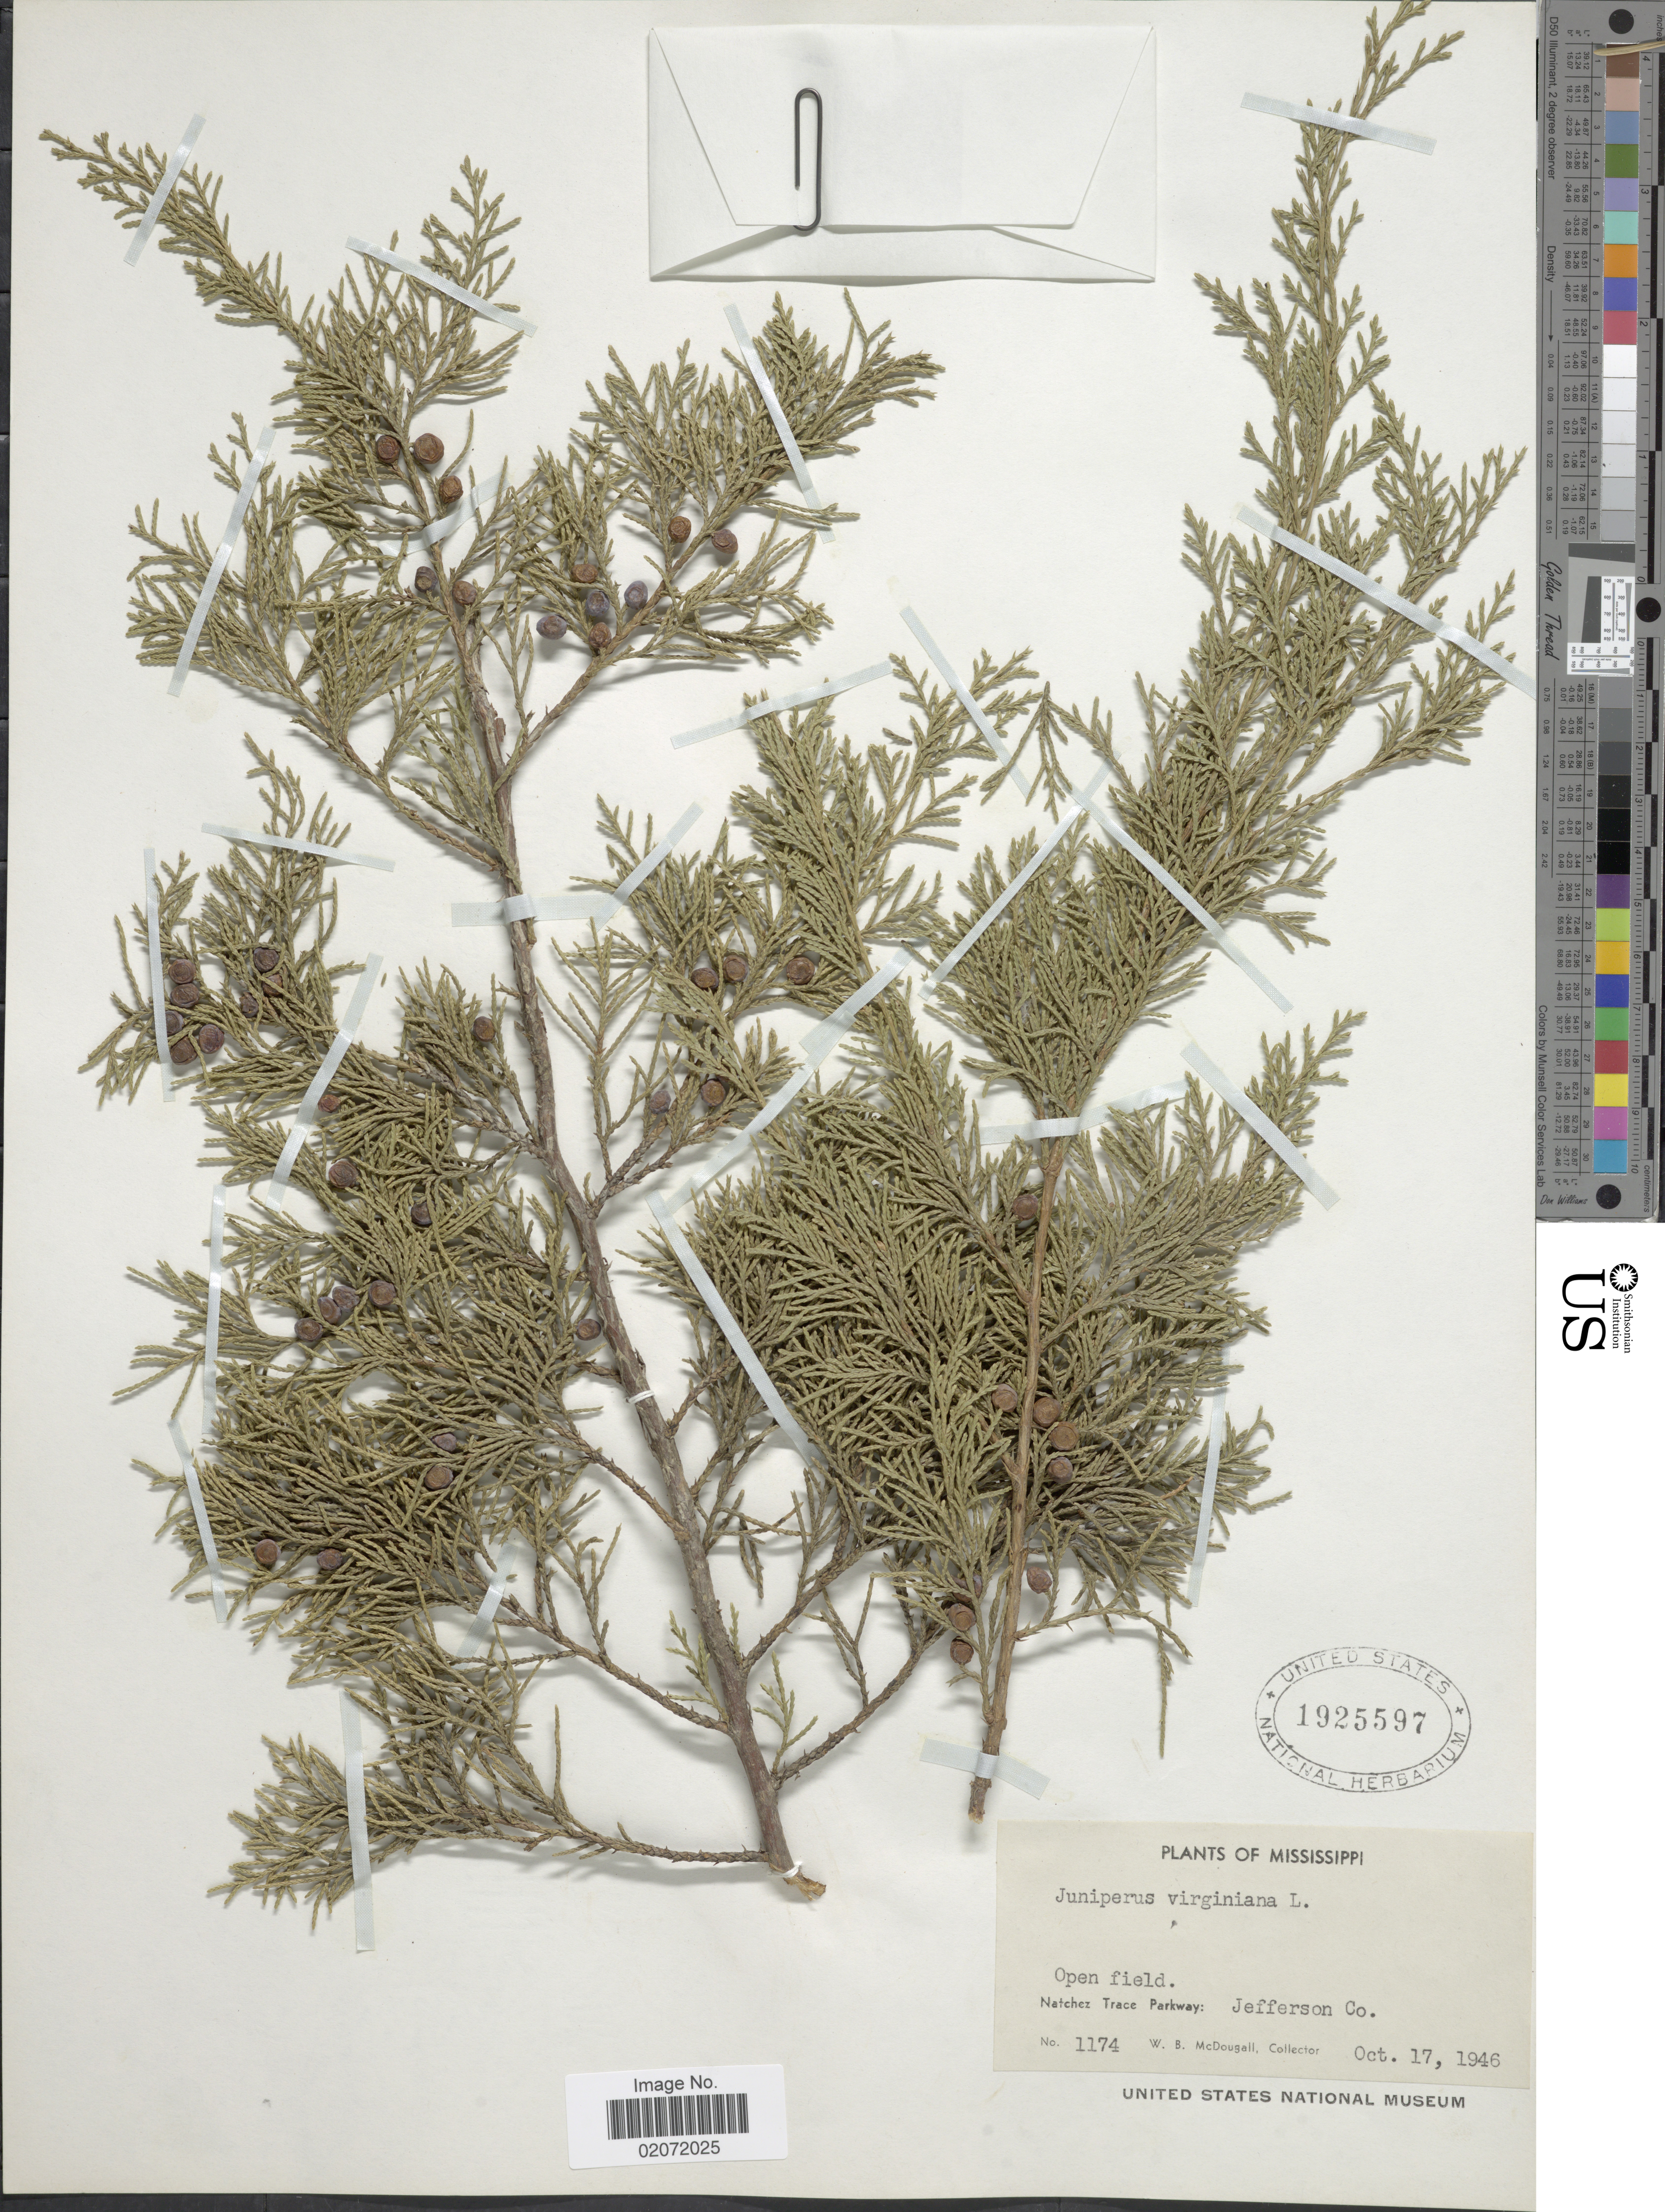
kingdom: Plantae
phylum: Tracheophyta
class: Pinopsida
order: Pinales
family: Cupressaceae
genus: Juniperus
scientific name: Juniperus virginiana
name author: L.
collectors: W. B. McDougall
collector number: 1174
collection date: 1946-10-17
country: United States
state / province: Mississippi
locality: Natchez Trace Parkway, Jefferson Co.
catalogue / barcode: US 1925597